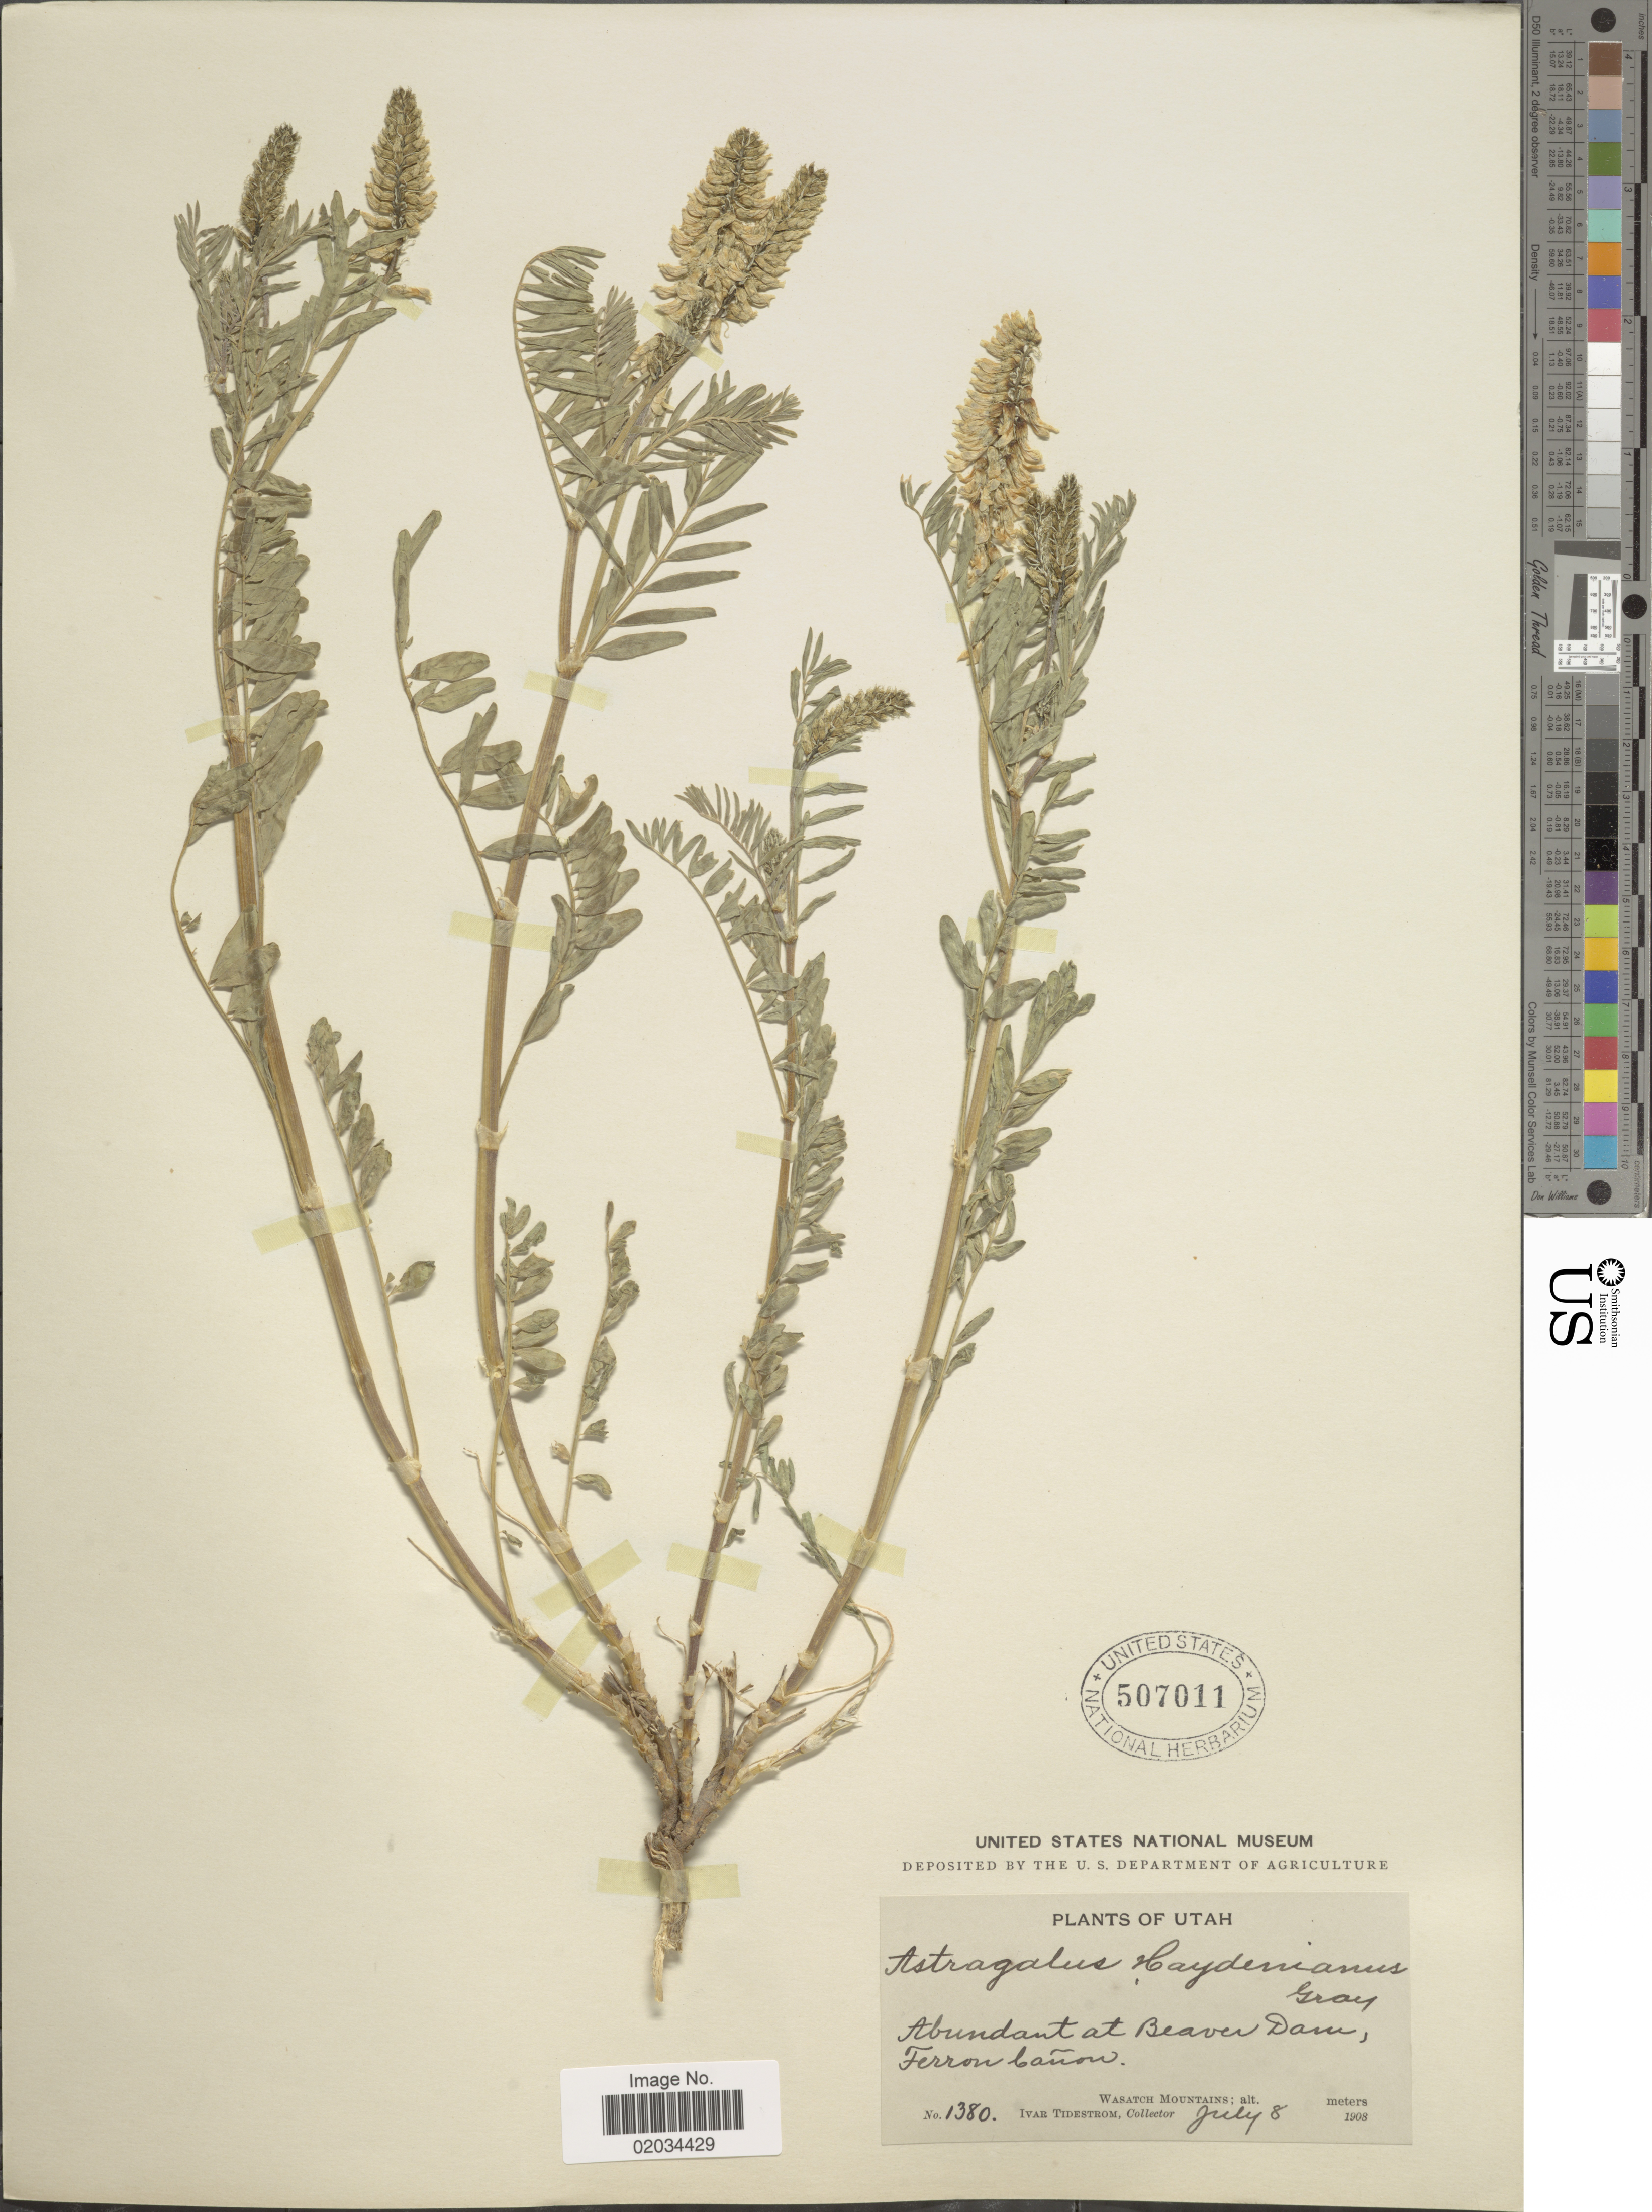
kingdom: Plantae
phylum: Tracheophyta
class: Magnoliopsida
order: Fabales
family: Fabaceae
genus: Astragalus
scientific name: Astragalus scobinatulus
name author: E. Sheld.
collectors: I. F. Tidestrom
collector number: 1380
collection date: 1908-07-08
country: United States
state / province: Utah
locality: Beaver Dam, Ferron Canon, Wasatch Mountains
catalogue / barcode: US 507011